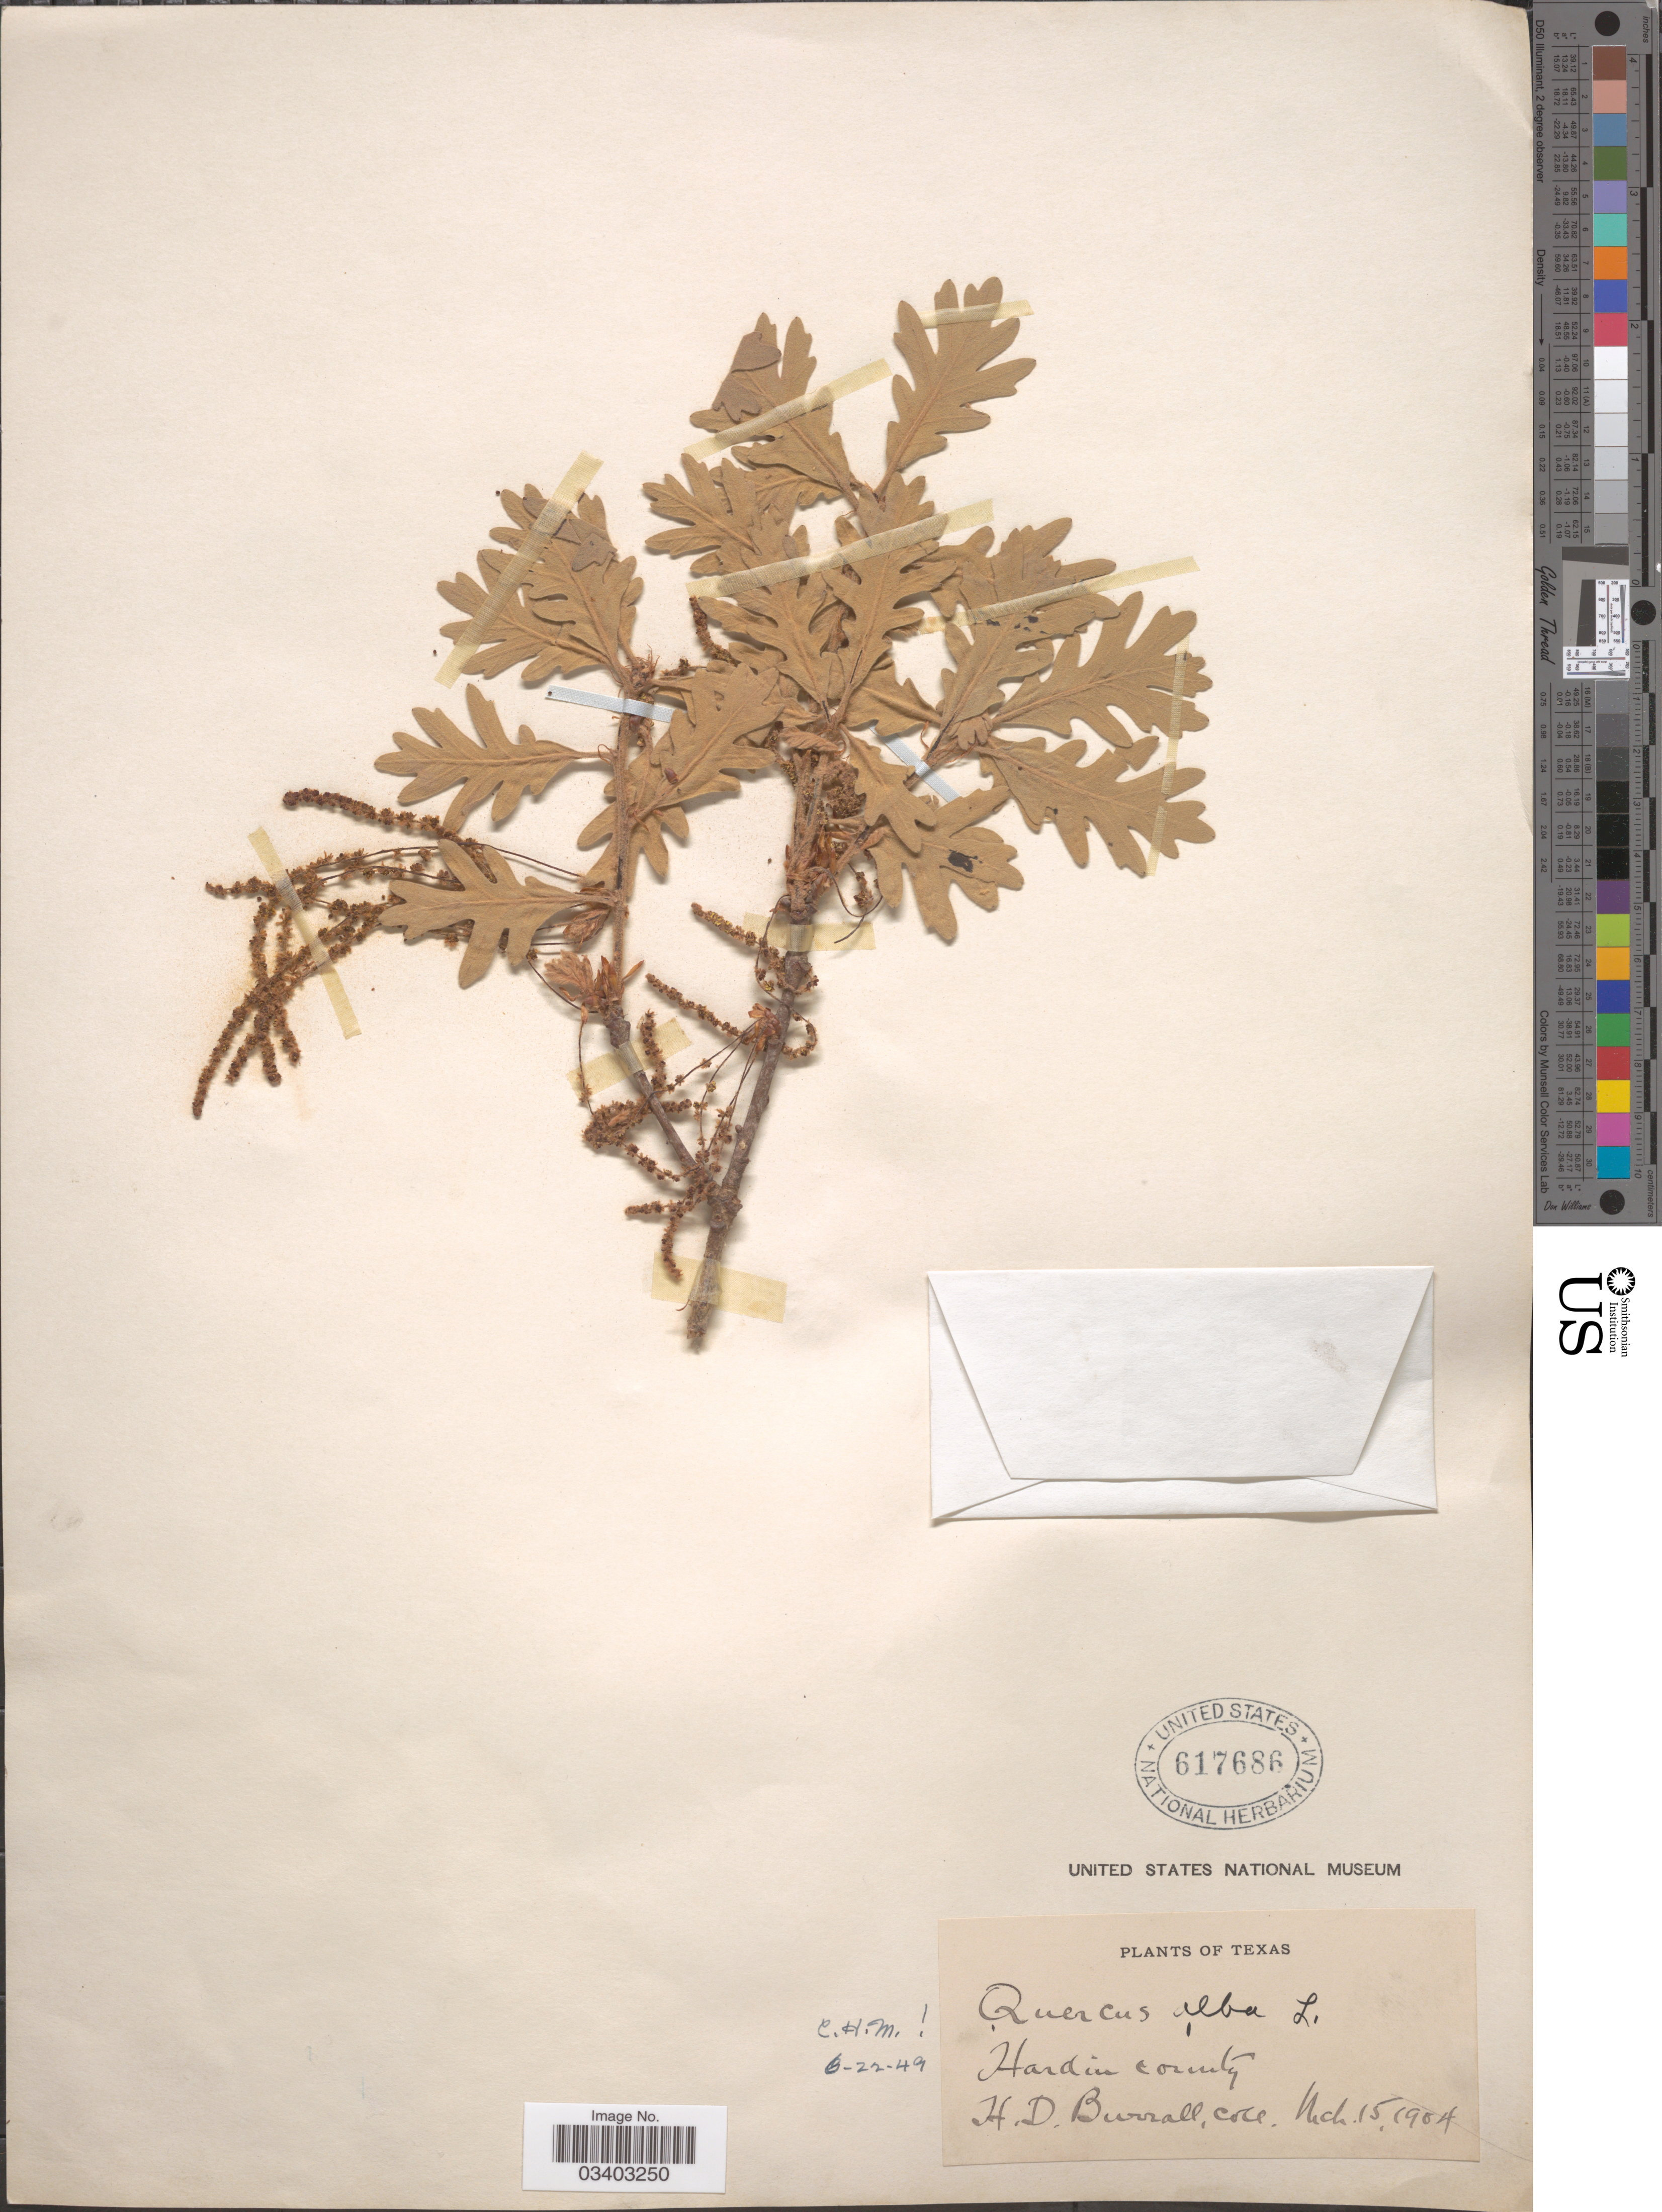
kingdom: Plantae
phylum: Tracheophyta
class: Magnoliopsida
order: Fagales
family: Fagaceae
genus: Quercus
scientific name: Quercus alba x Q. macrocarpa Michx.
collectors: H. Burrall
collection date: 1904-03-15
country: United States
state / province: Texas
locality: Hardin County.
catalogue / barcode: US 617686